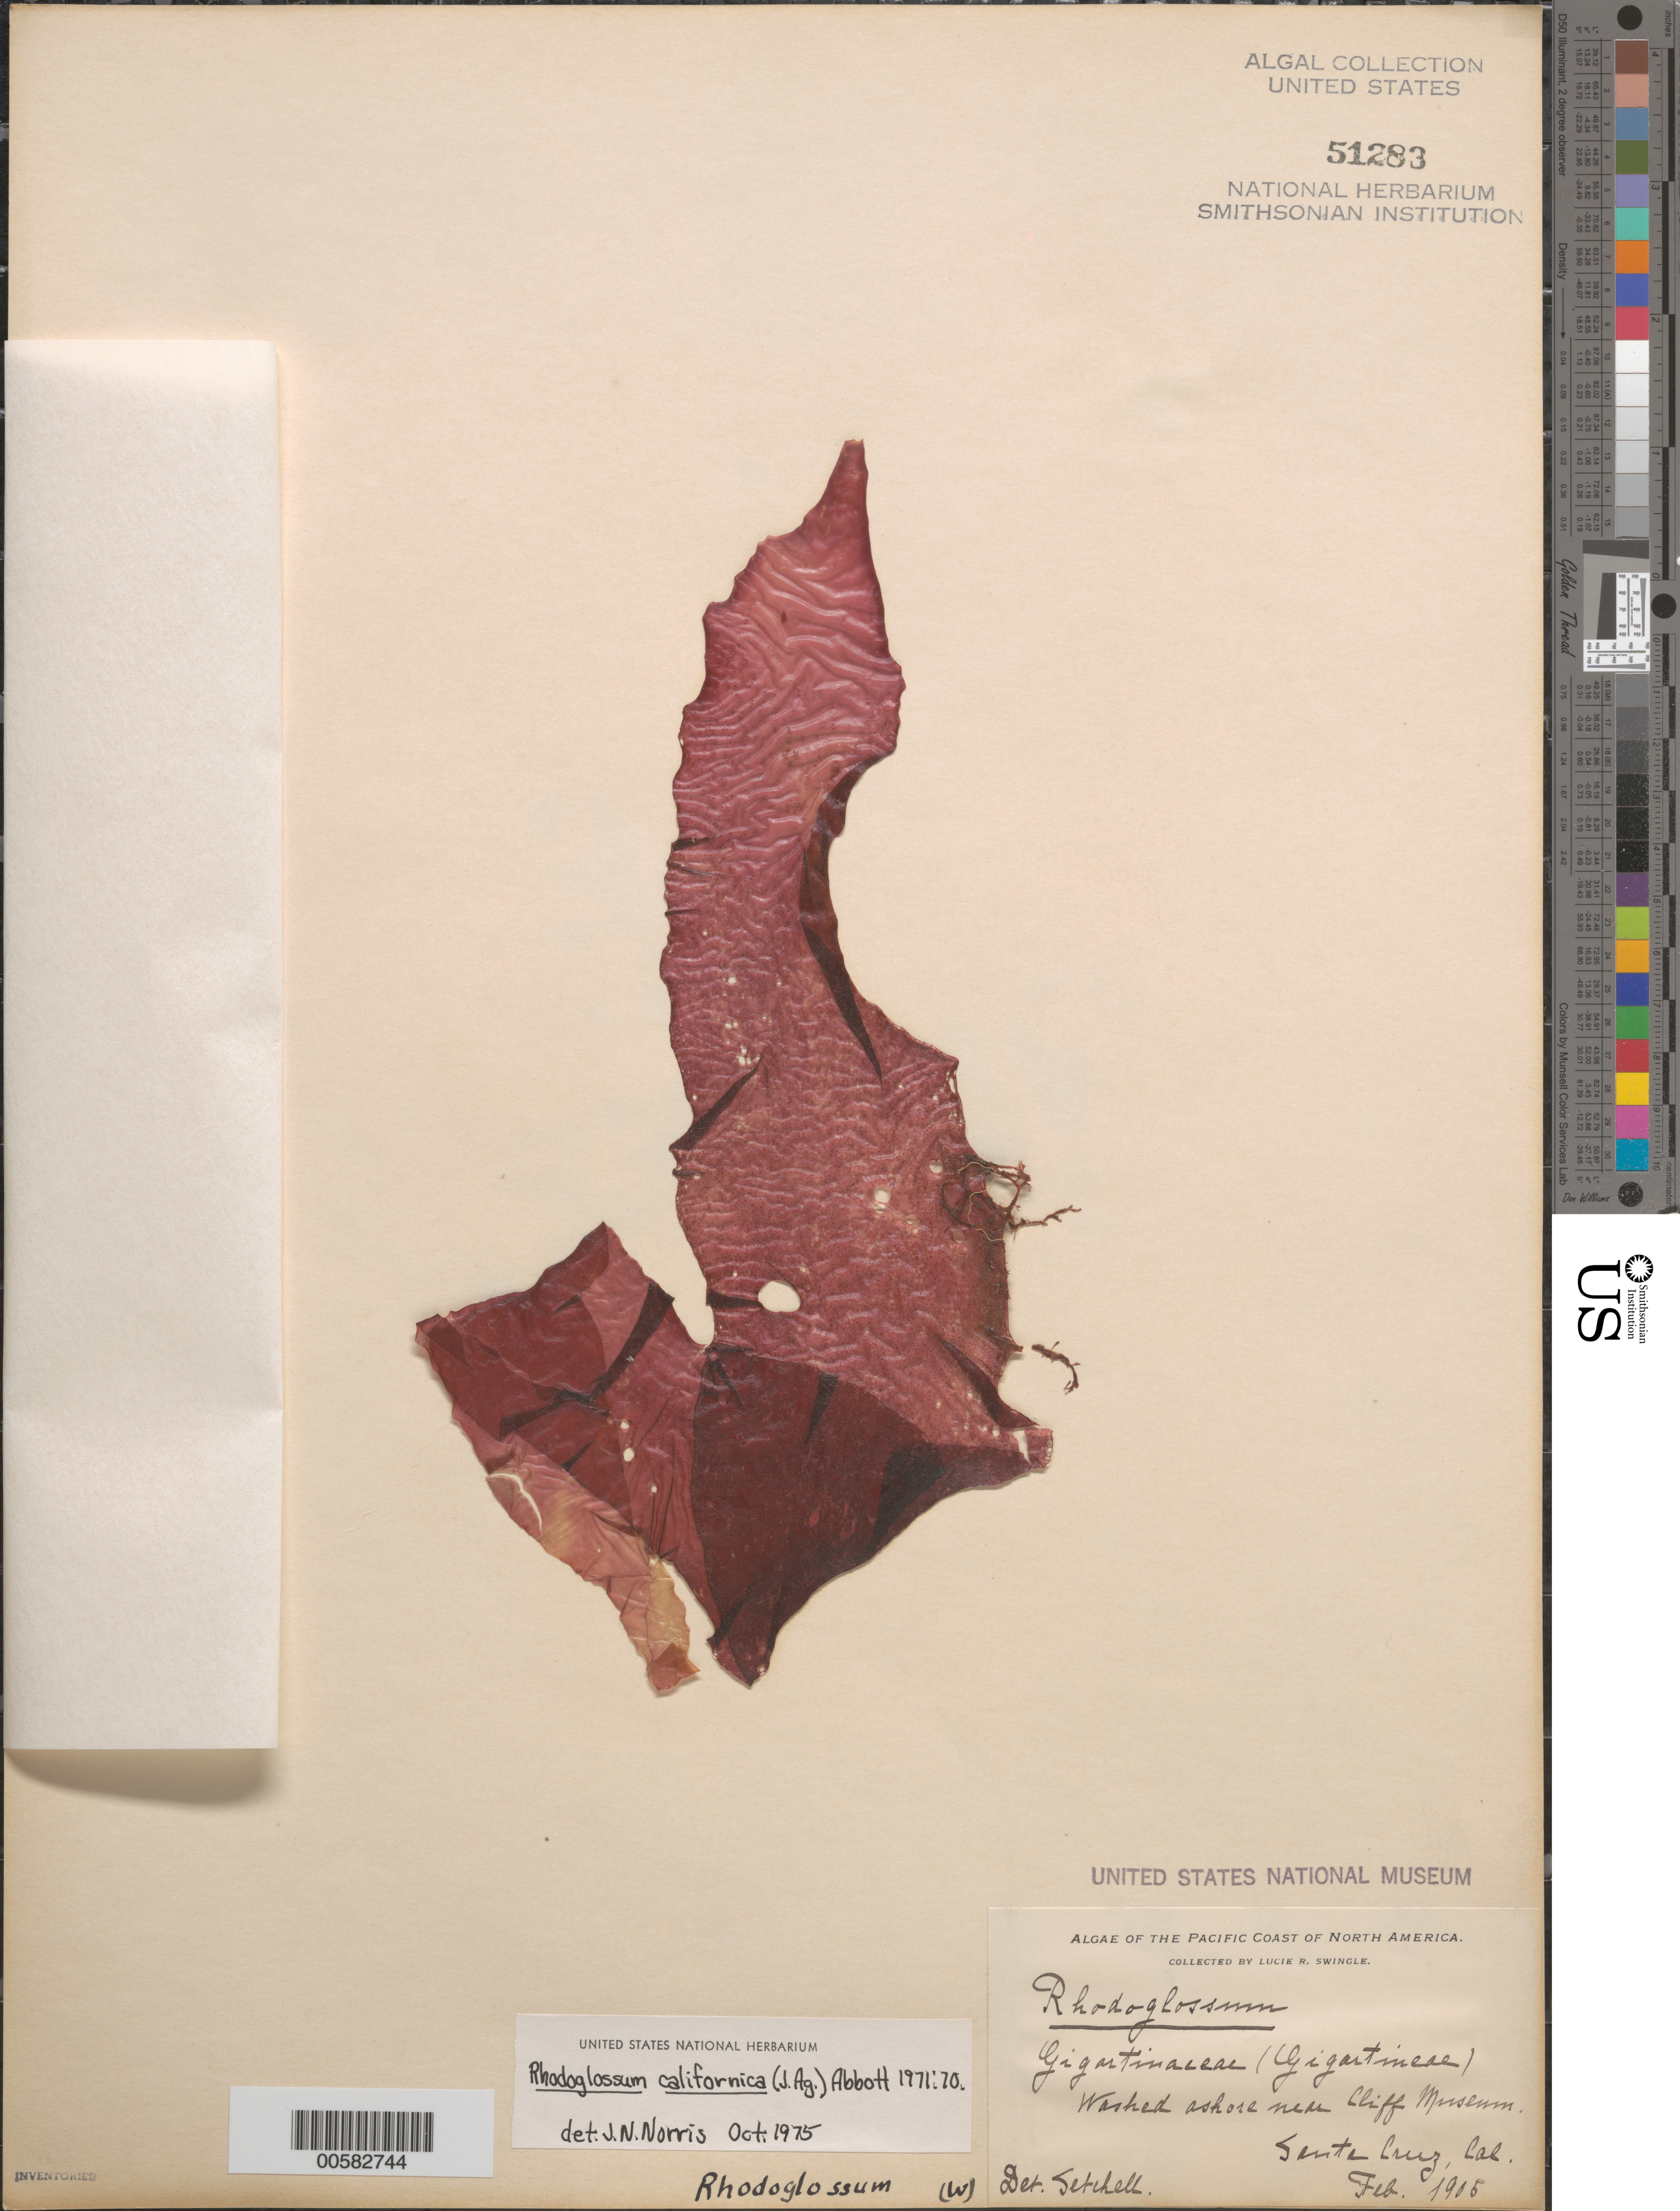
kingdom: Plantae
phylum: Rhodophyta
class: Florideophyceae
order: Gigartinales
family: Gigartinaceae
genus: Mazzaella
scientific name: Mazzaella californica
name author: (J. Agardh) G. De Toni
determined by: Algae name updating Project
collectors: L. Swingle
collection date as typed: Feb 1905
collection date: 1905-02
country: United States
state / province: California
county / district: Santa Cruz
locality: Santa Cruz, near Cliff Museum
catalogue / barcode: US 51283